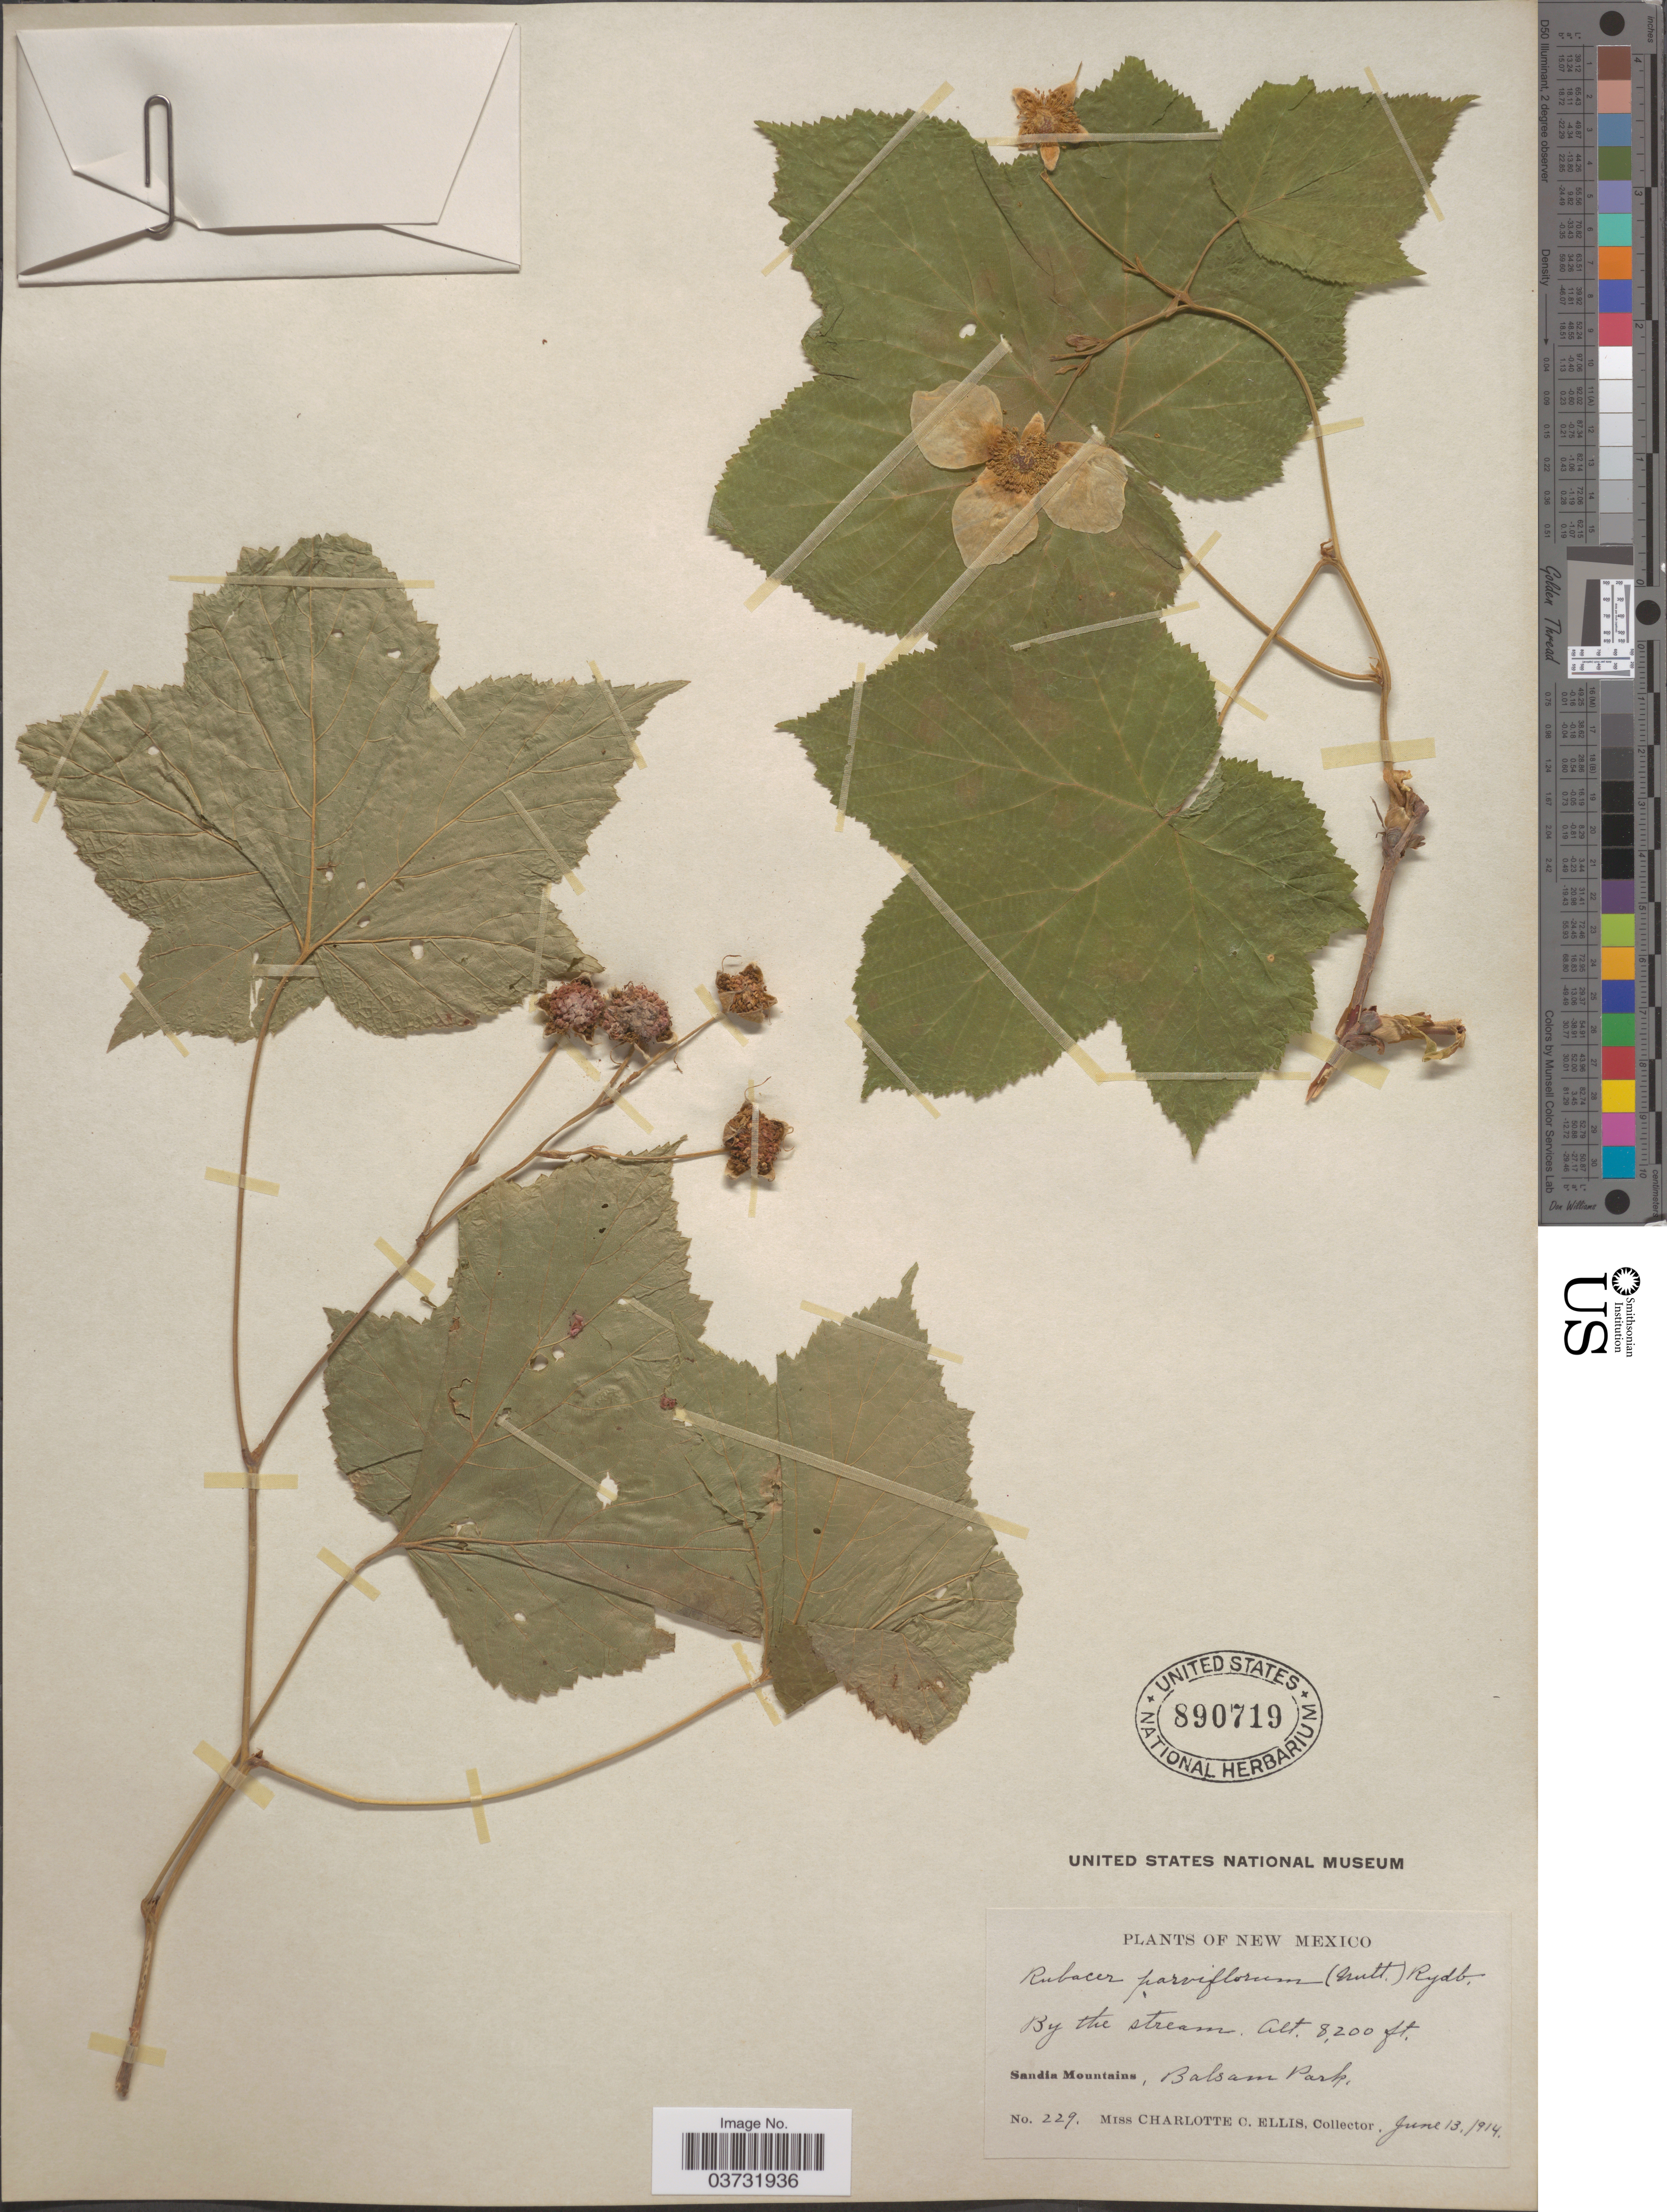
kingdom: Plantae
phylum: Tracheophyta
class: Magnoliopsida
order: Rosales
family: Rosaceae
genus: Rubus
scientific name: Rubus parviflorus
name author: Nutt.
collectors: C. C. Ellis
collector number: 229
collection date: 1914-06-13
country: United States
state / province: New Mexico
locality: Sandia Mountains, Balsam Park.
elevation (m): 2499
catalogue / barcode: US 890719